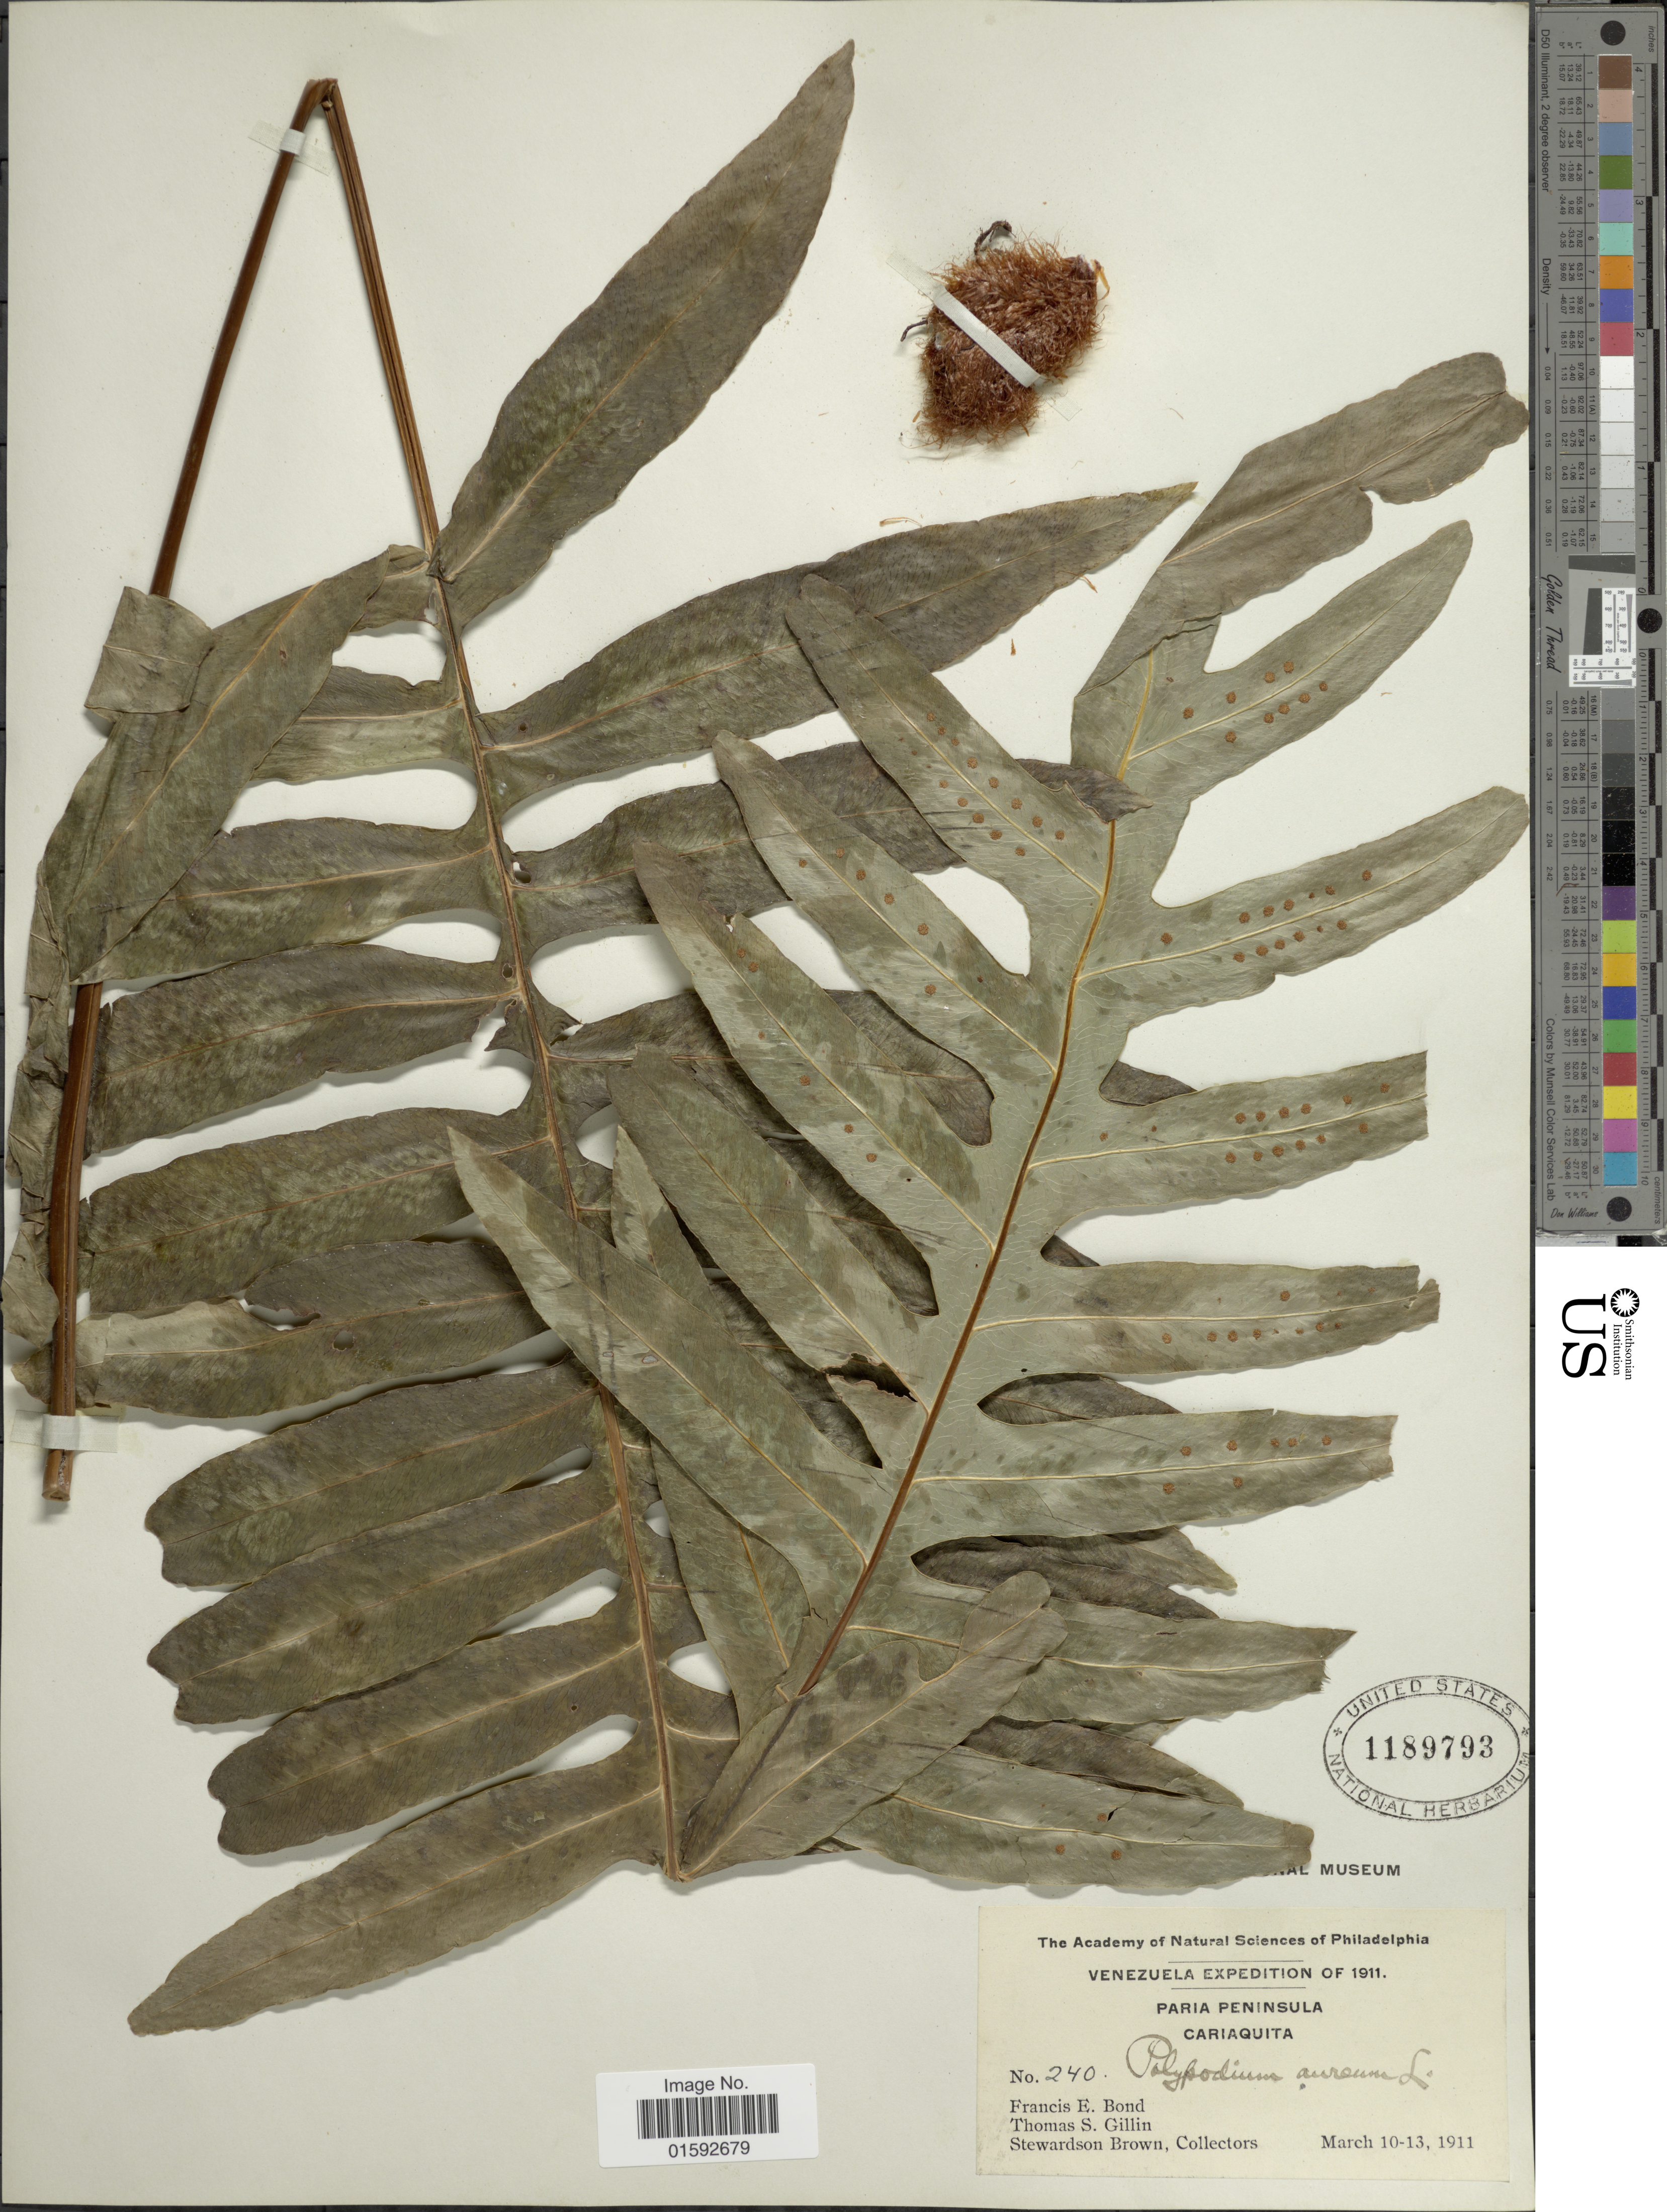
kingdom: Plantae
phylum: Tracheophyta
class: Polypodiopsida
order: Polypodiales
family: Polypodiaceae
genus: Phlebodium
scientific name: Phlebodium pseudoaureum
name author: (Cav.) Lellinger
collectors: F. Bond, T. Gillin & S. Brown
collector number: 240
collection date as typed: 10-13 March 1911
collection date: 1911-03-10/1911-03-13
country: Venezuela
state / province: Sucre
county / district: Valdez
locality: Paria Peninsula, Cariaquito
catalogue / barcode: US 1189793